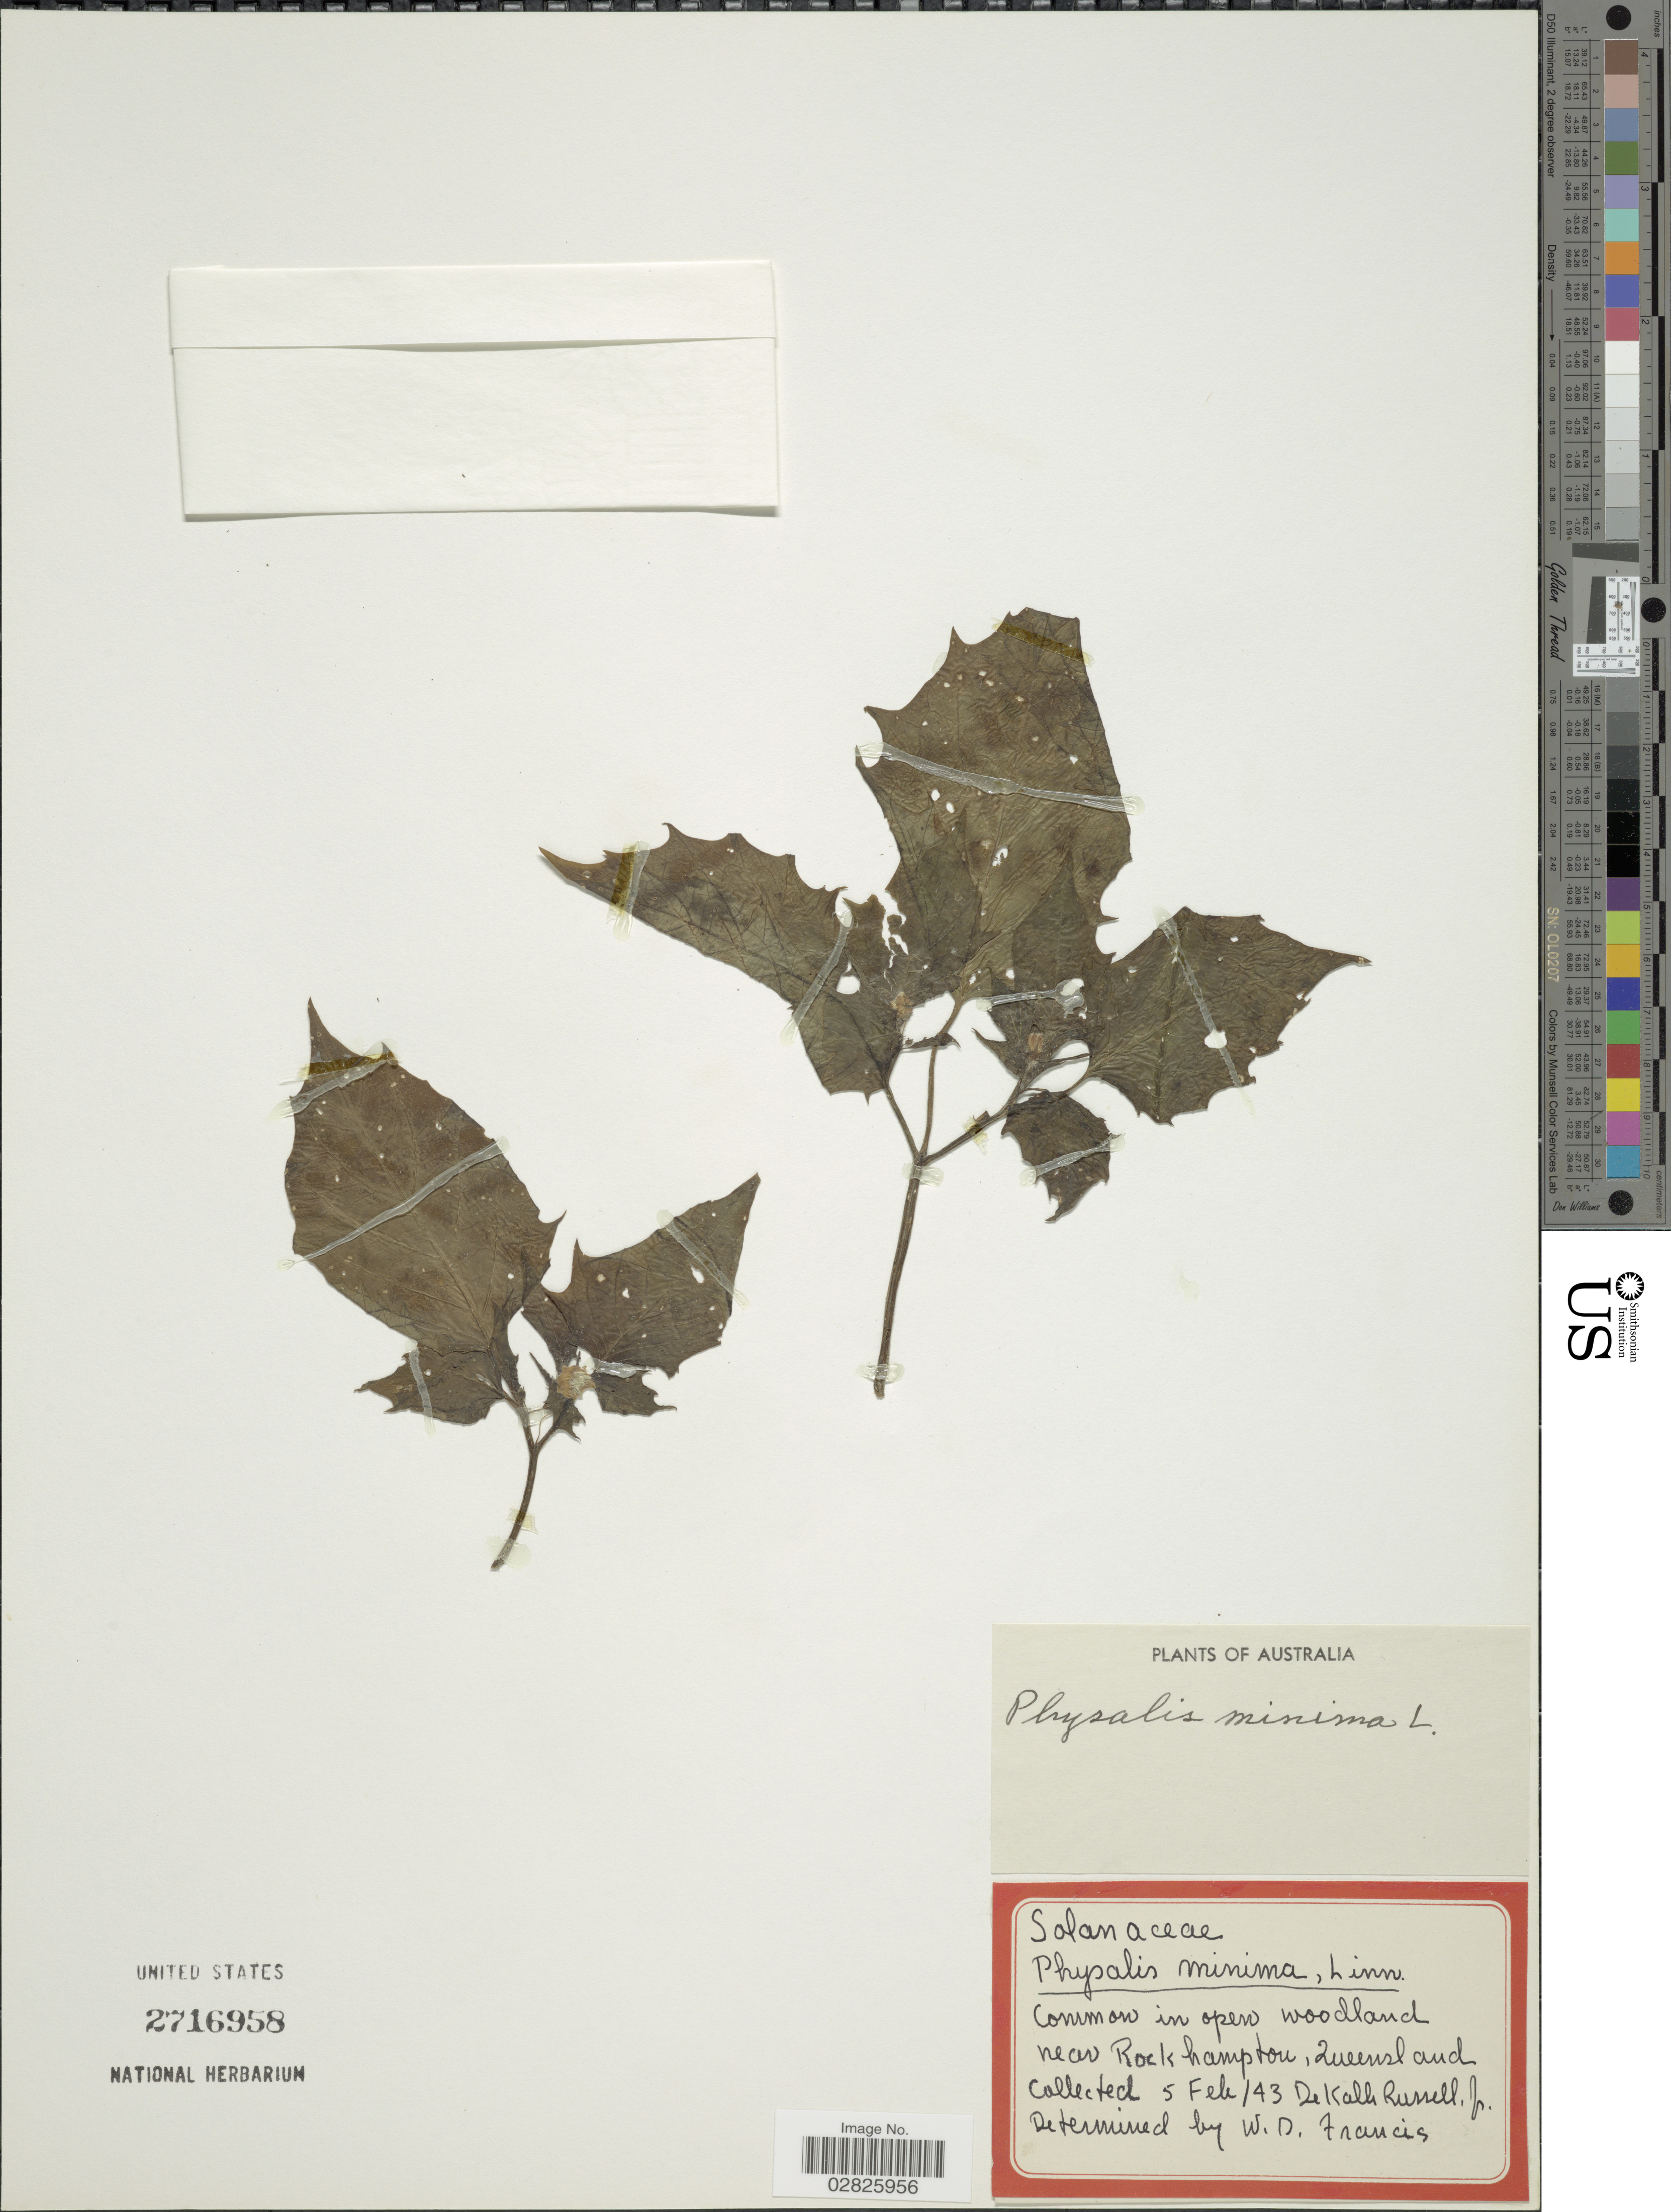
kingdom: Plantae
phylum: Tracheophyta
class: Magnoliopsida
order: Solanales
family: Solanaceae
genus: Physalis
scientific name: Physalis minima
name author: L.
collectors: D. K. Russell Jr.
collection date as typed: Transcribed d/m/y: 5/2/43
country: Australia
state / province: Queensland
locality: Near Rockhampton.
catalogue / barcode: US 2716958